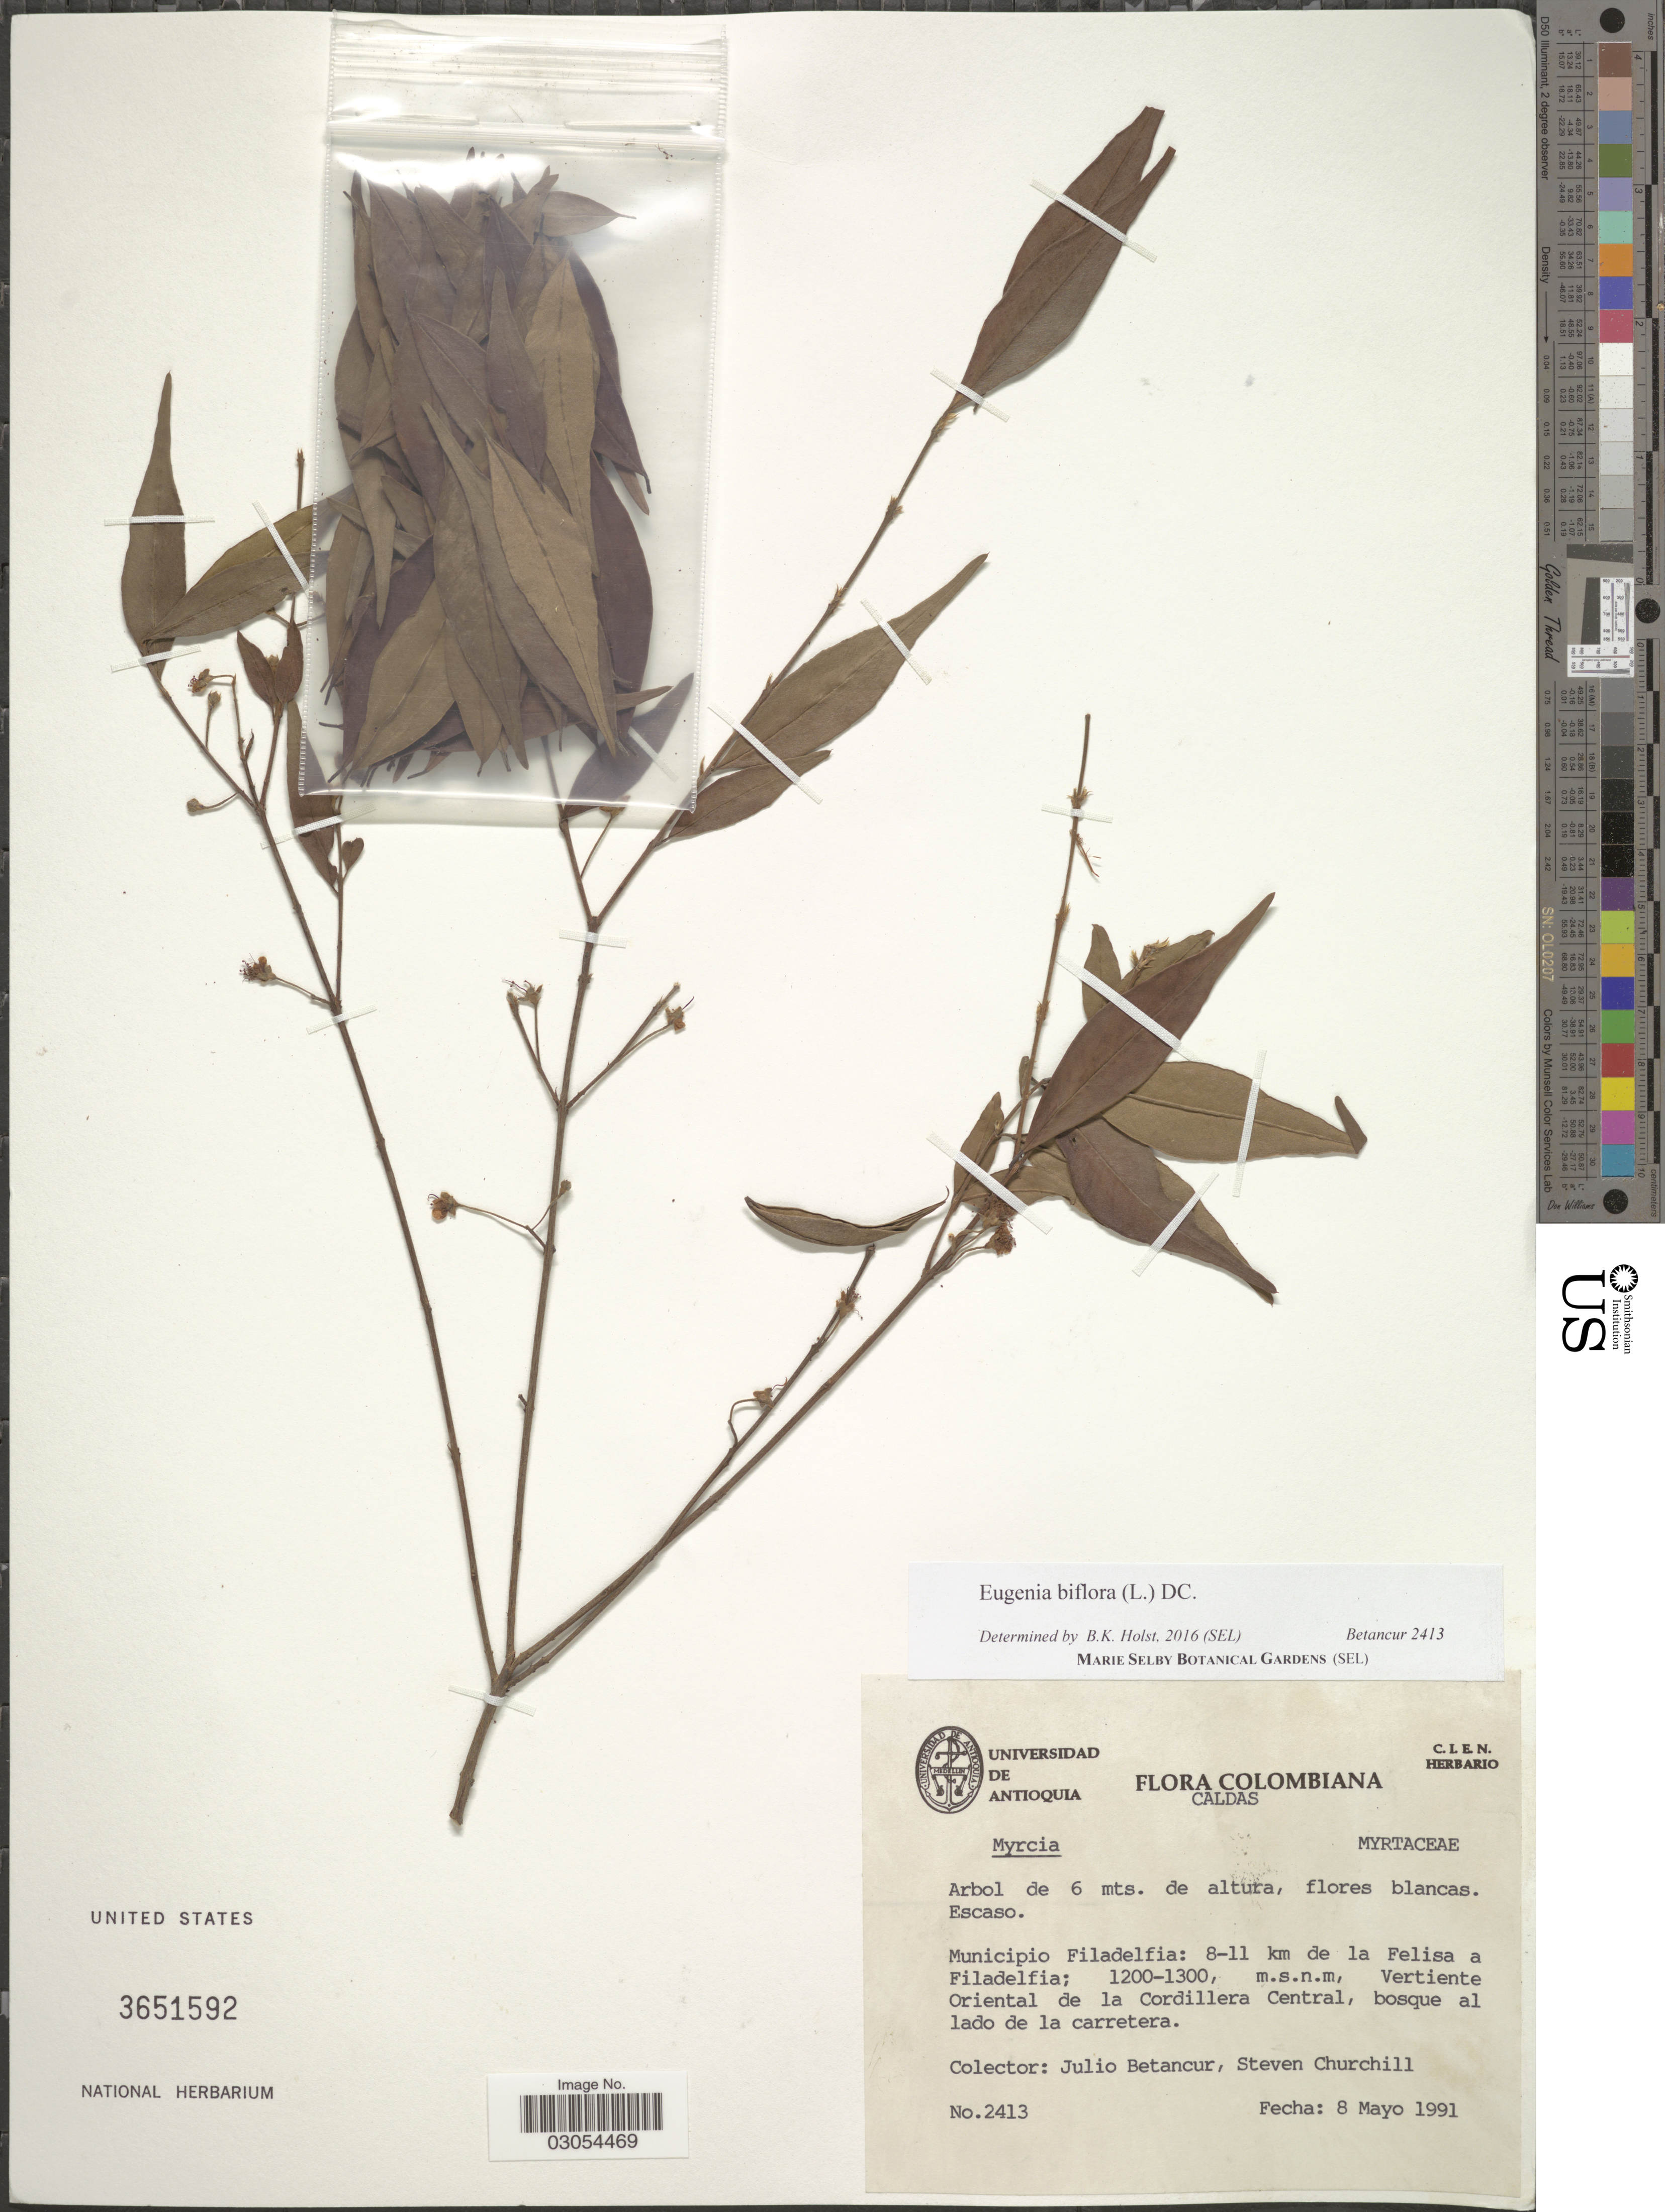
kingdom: Plantae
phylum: Tracheophyta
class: Magnoliopsida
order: Myrtales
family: Myrtaceae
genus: Eugenia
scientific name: Eugenia biflora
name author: (L.) DC.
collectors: J. Betancur & S. Churchill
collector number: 2413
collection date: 1991-05-08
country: Colombia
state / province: Caldas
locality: Municipio Filadelfia: 8-11 km de la Felisa a Filadelfi; Vertiente Oriental de la Cordillera Central, bosque al lado de la carretera.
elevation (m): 1200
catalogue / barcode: US 3651592